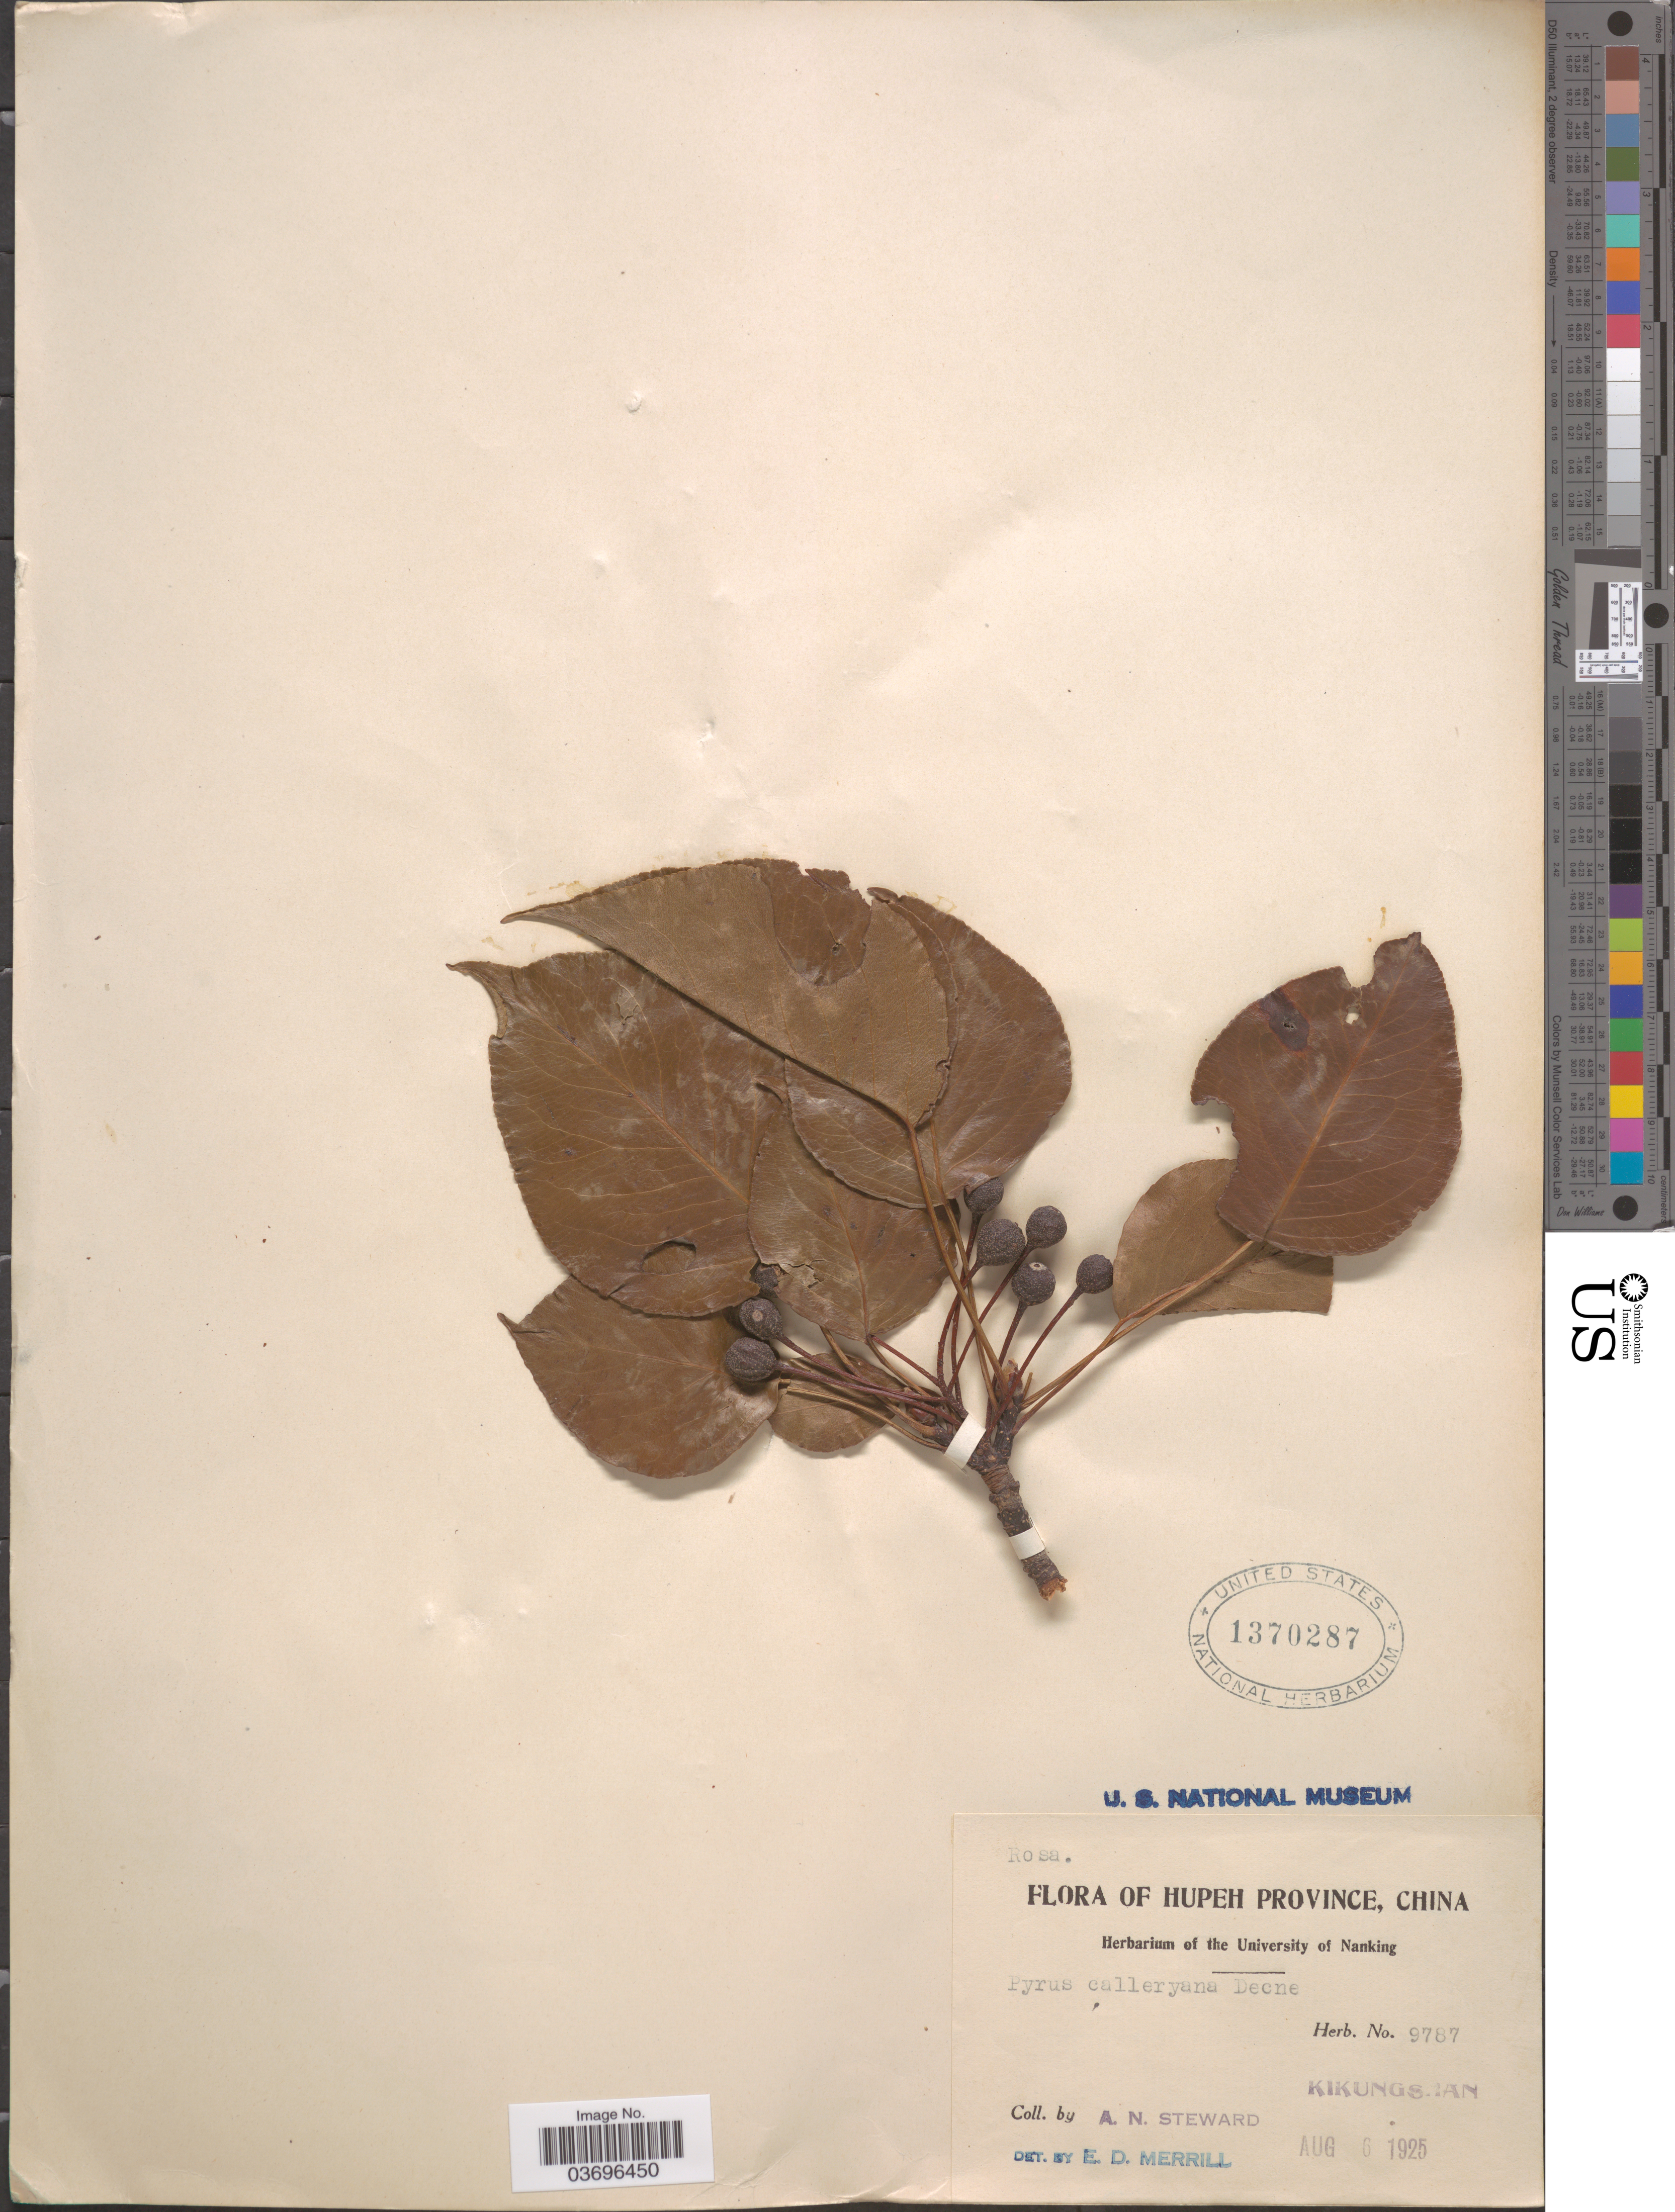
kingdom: Plantae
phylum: Tracheophyta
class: Magnoliopsida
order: Rosales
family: Rosaceae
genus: Pyrus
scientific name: Pyrus calleryana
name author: Decne.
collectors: A. N. Steward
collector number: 9787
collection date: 1925-08-06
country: China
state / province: Hubei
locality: Hupeh Province. Kikungsman.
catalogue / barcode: US 1370287